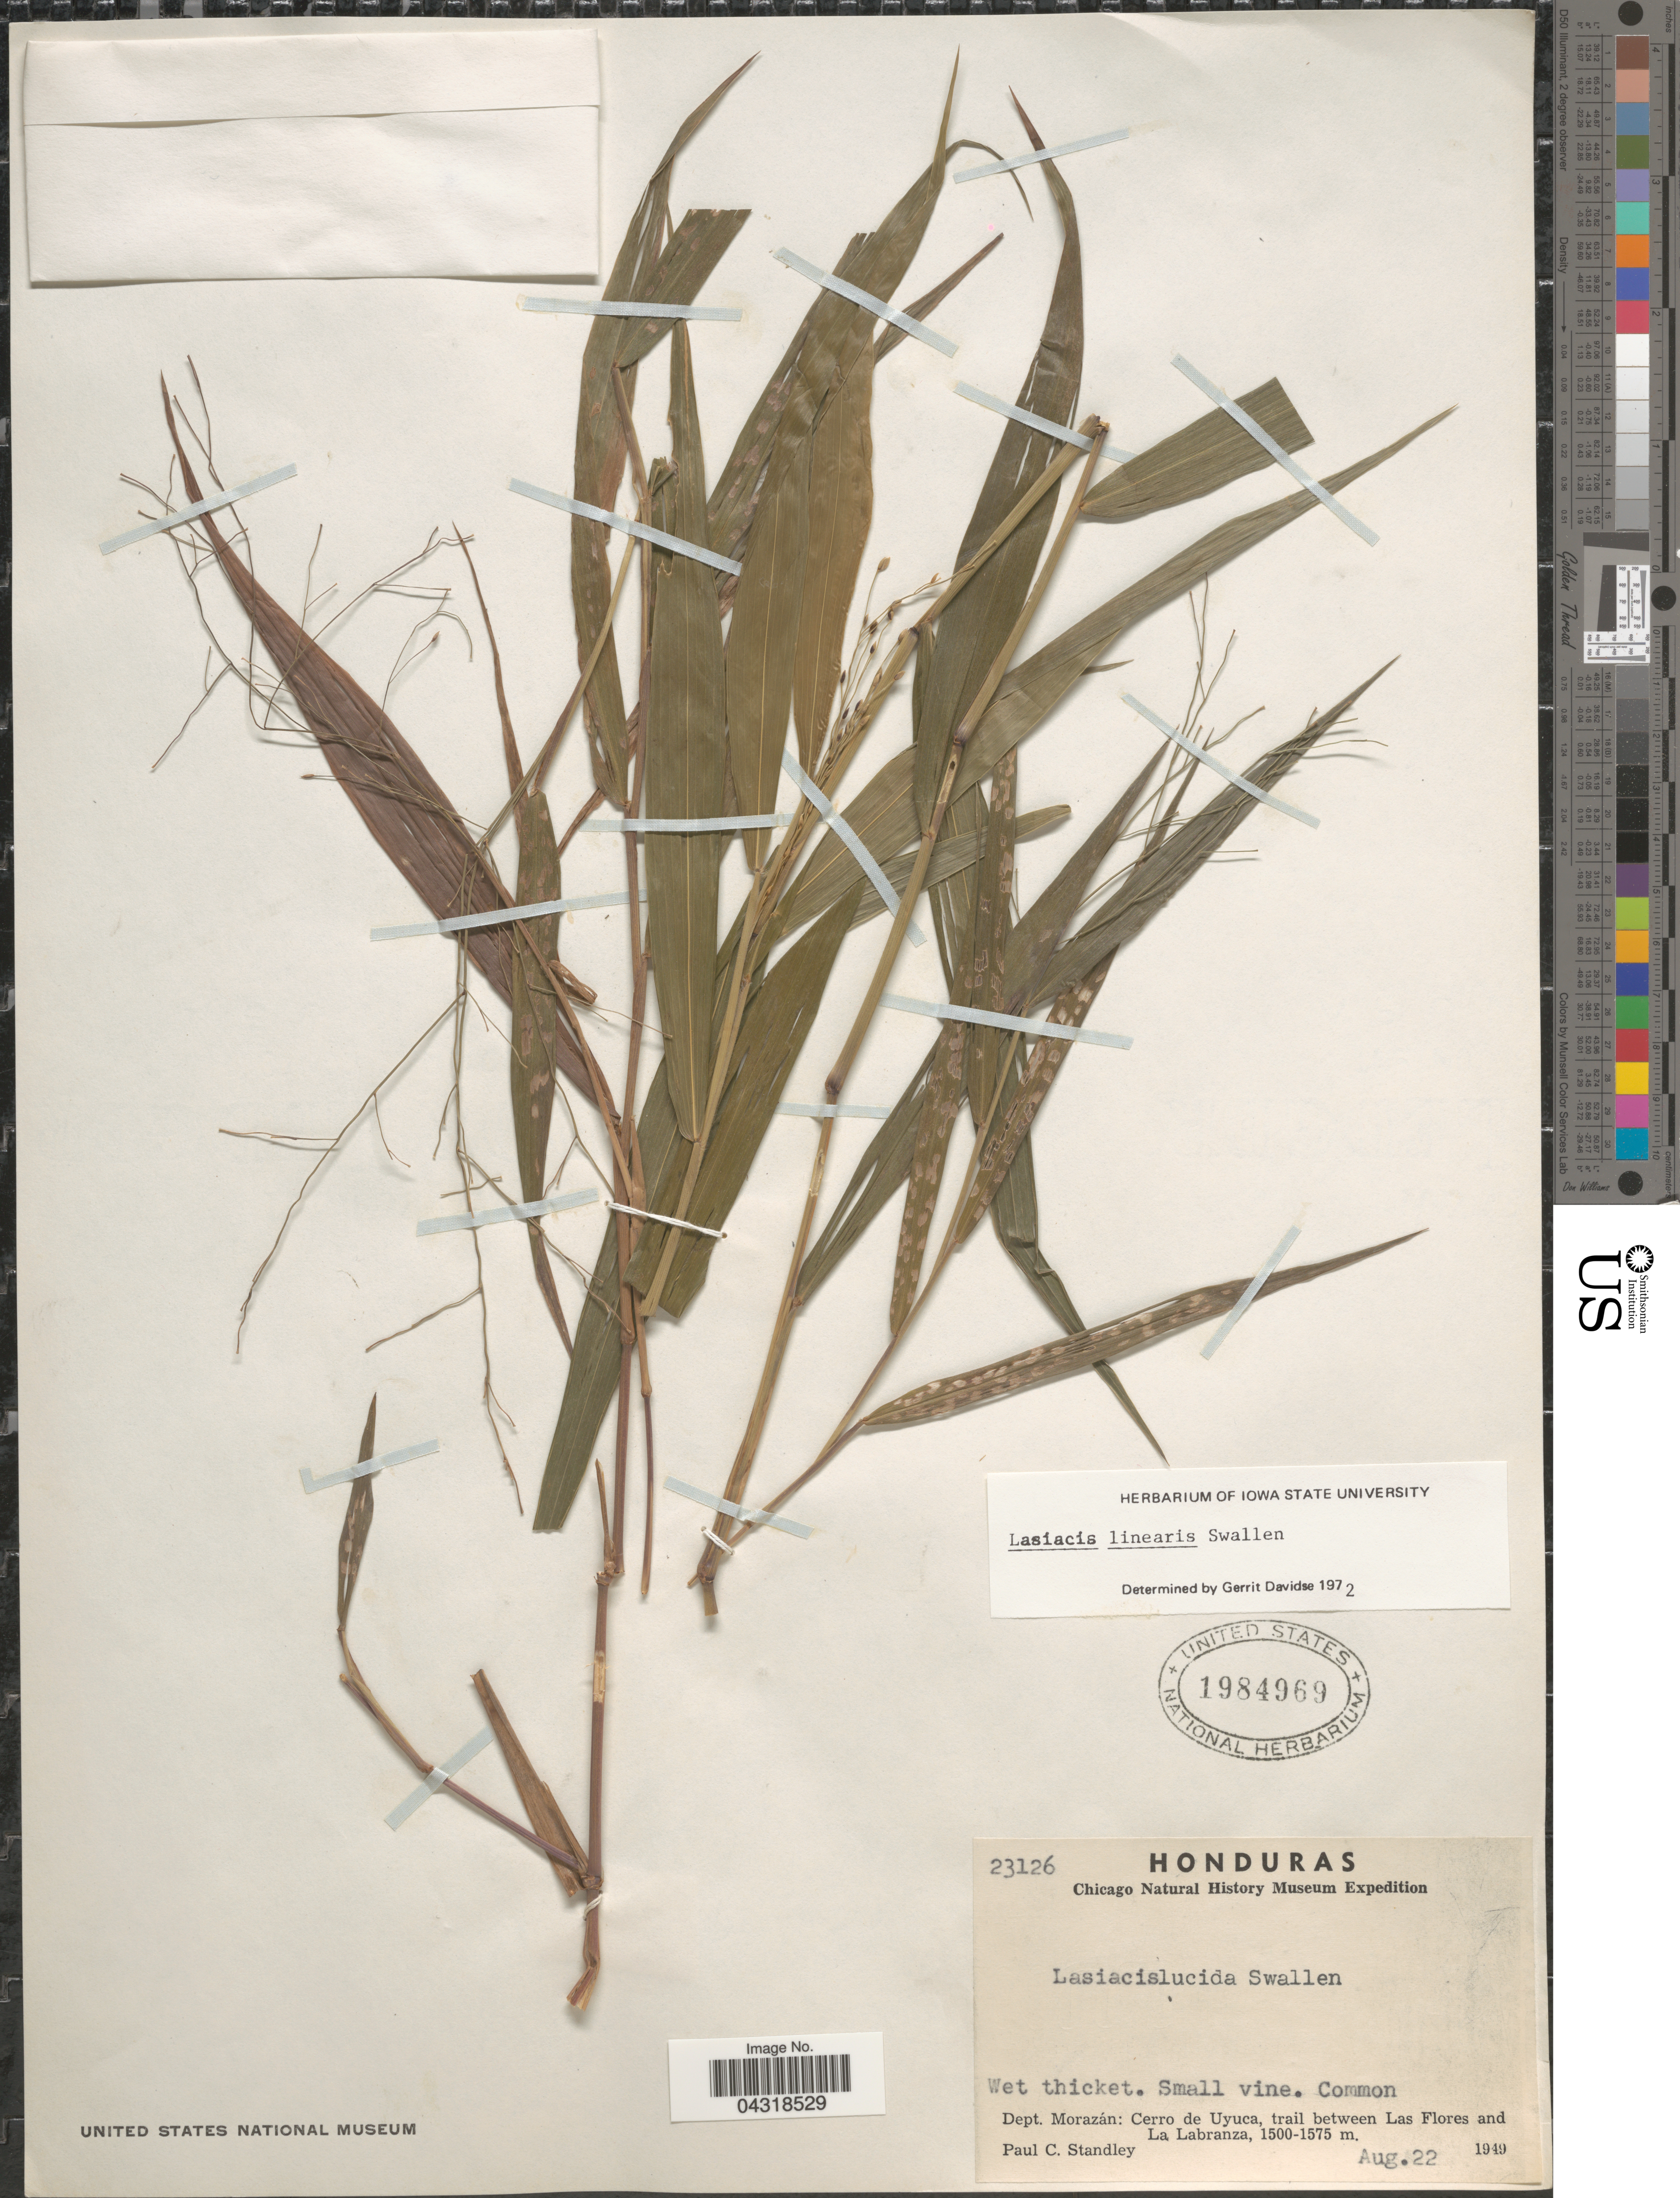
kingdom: Plantae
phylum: Tracheophyta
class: Liliopsida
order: Poales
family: Poaceae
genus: Lasiacis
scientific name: Lasiacis linearis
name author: Swallen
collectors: P. C. Standley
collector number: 23126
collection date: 1949-08-22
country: Honduras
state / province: Fco. Morazán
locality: Dept. Morazán: Cerro de Uyuca, trail between Las Flores and La Labranza.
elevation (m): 1500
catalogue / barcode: US 1984969